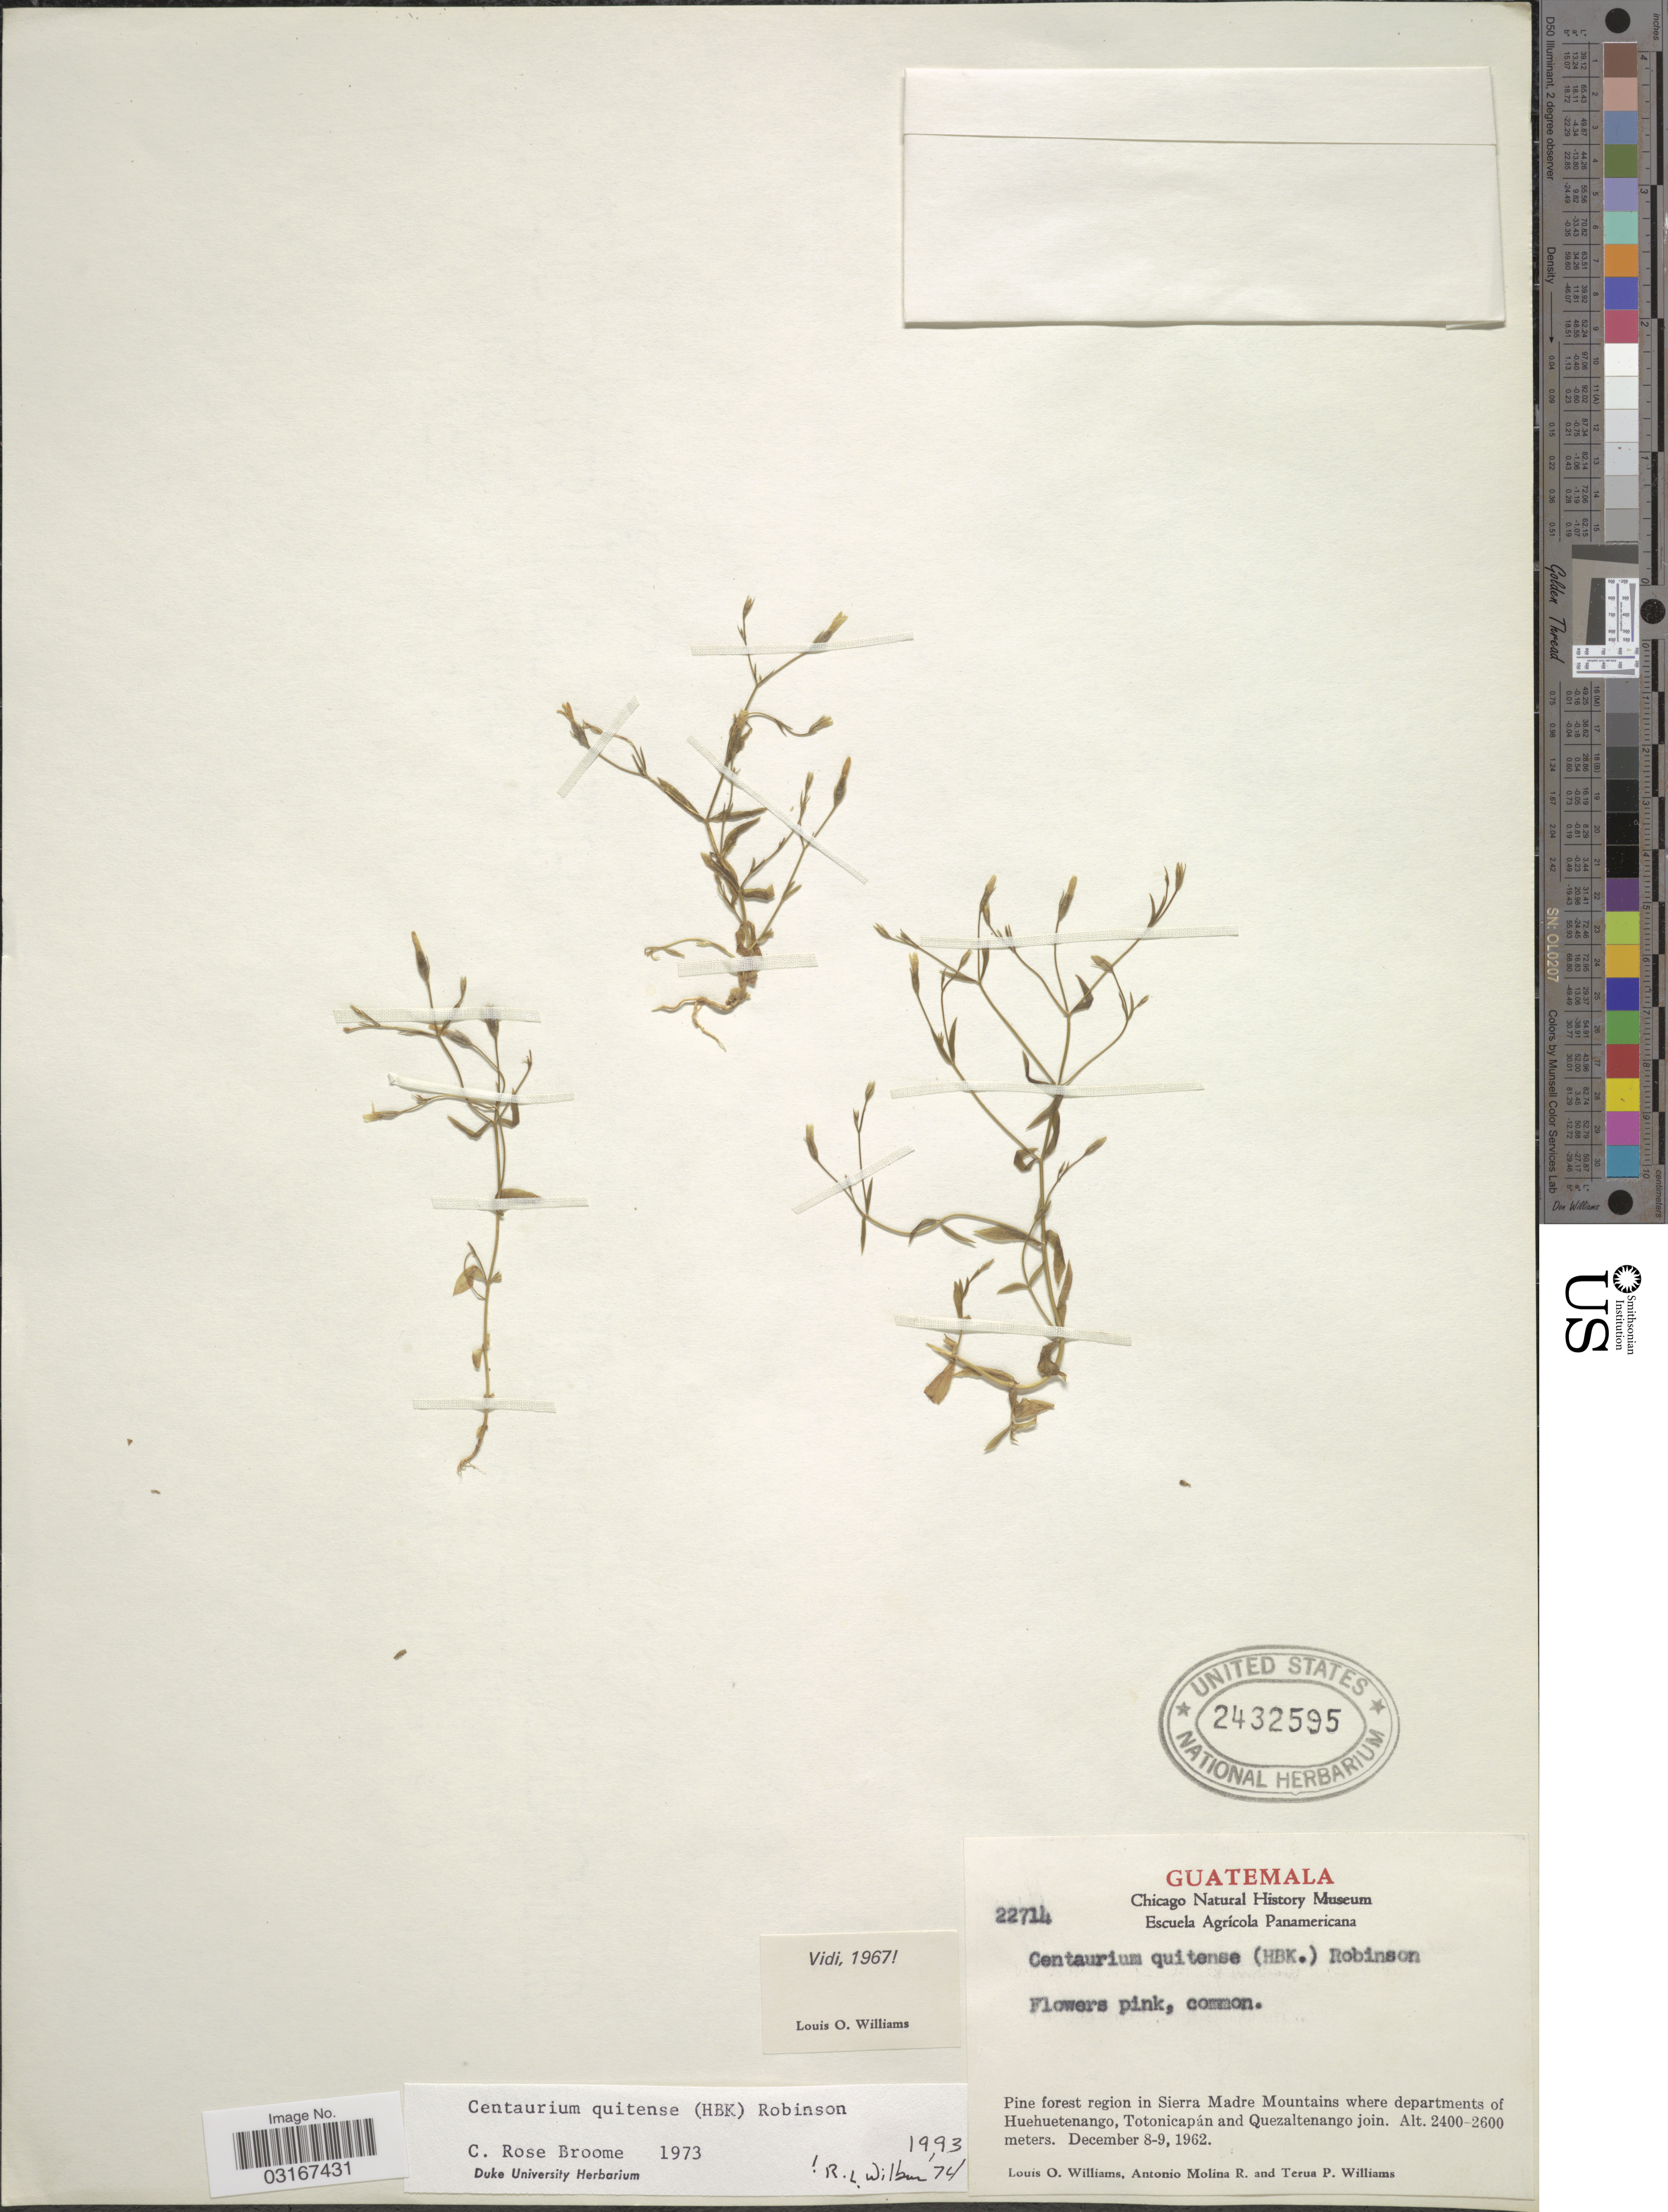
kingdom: Plantae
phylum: Tracheophyta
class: Magnoliopsida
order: Gentianales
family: Gentianaceae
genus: Centaurium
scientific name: Centaurium quitense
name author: (Kunth) B.L. Rob.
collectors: L. O. Williams, A. Molina R. & T. Williams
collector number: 22714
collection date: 1962-12-08/1962-12-09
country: Guatemala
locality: Pine forest region in the Sierra Madre Mountains where departments of Huehuetenango, Totonicapán and Quezaltenango join.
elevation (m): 2400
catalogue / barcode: US 2432595